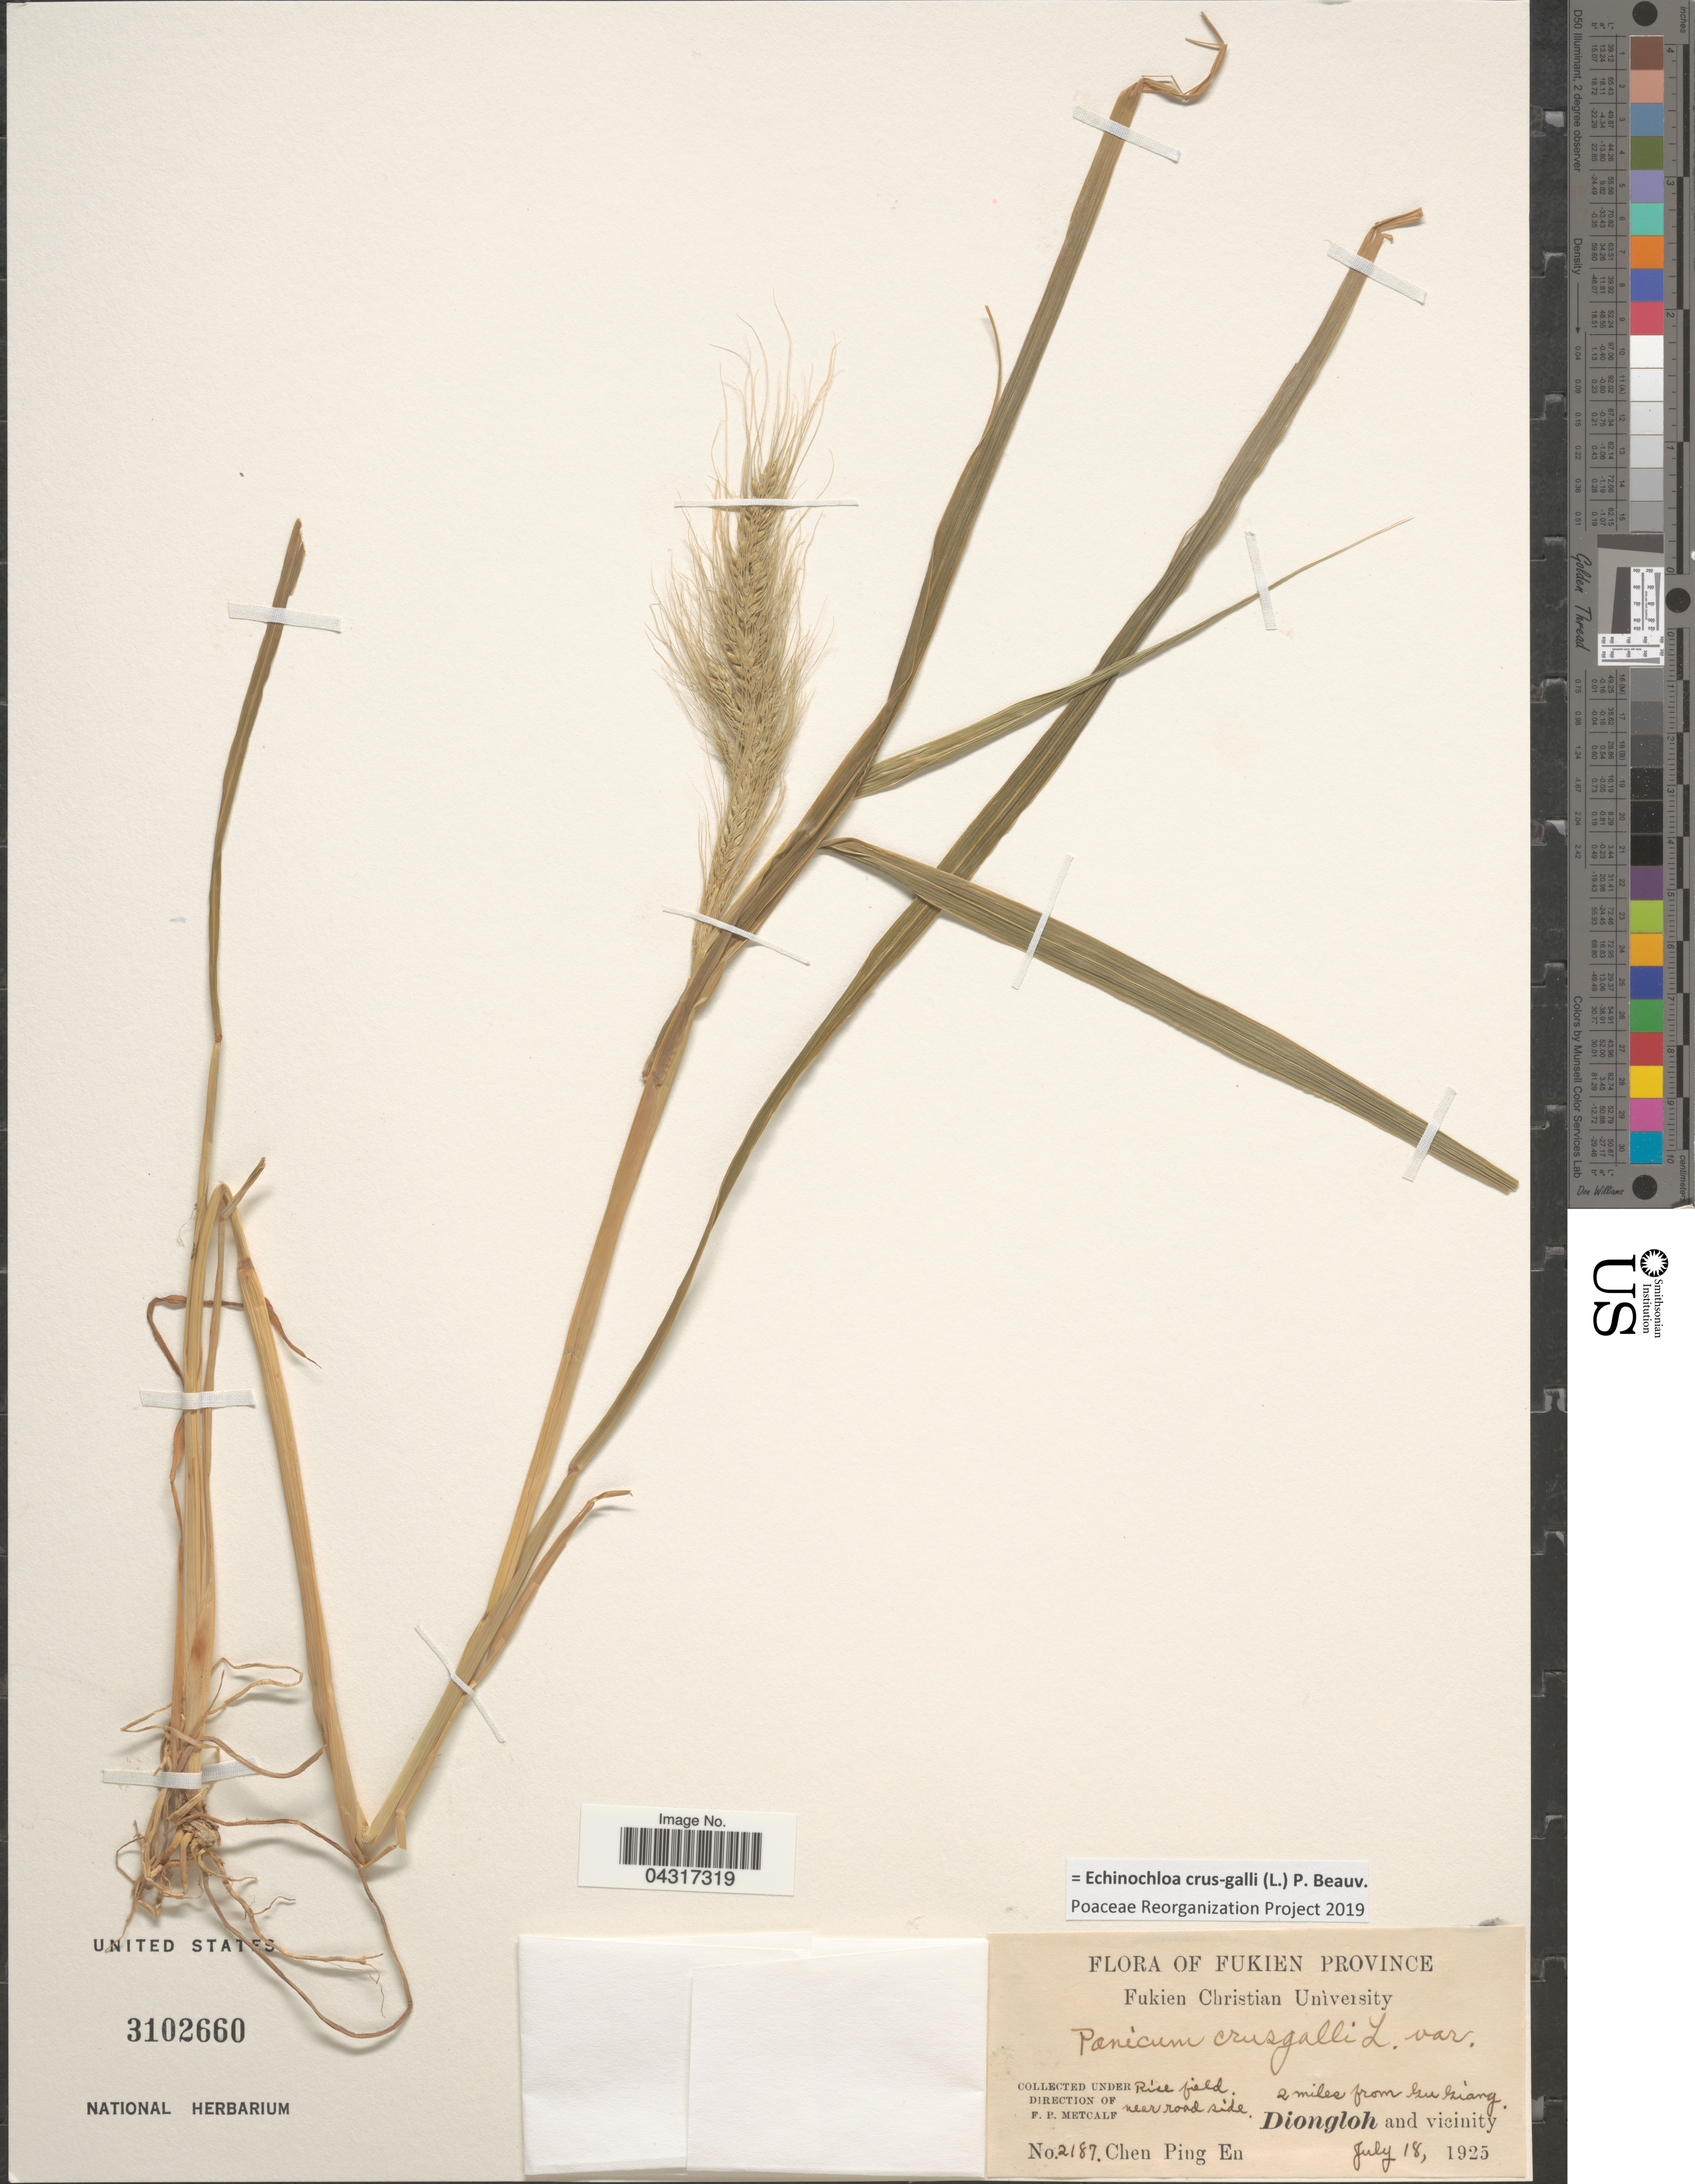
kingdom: Plantae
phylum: Tracheophyta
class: Liliopsida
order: Poales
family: Poaceae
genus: Echinochloa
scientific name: Echinochloa crus-galli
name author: (L.) P. Beauv.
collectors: C. Ping En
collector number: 2187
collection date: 1925-07-18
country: China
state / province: Fujian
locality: Fukien Province. Rice field. Near roadside. 2 miles from Gu Giang. Diongloh and vicinity.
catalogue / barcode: US 3102660